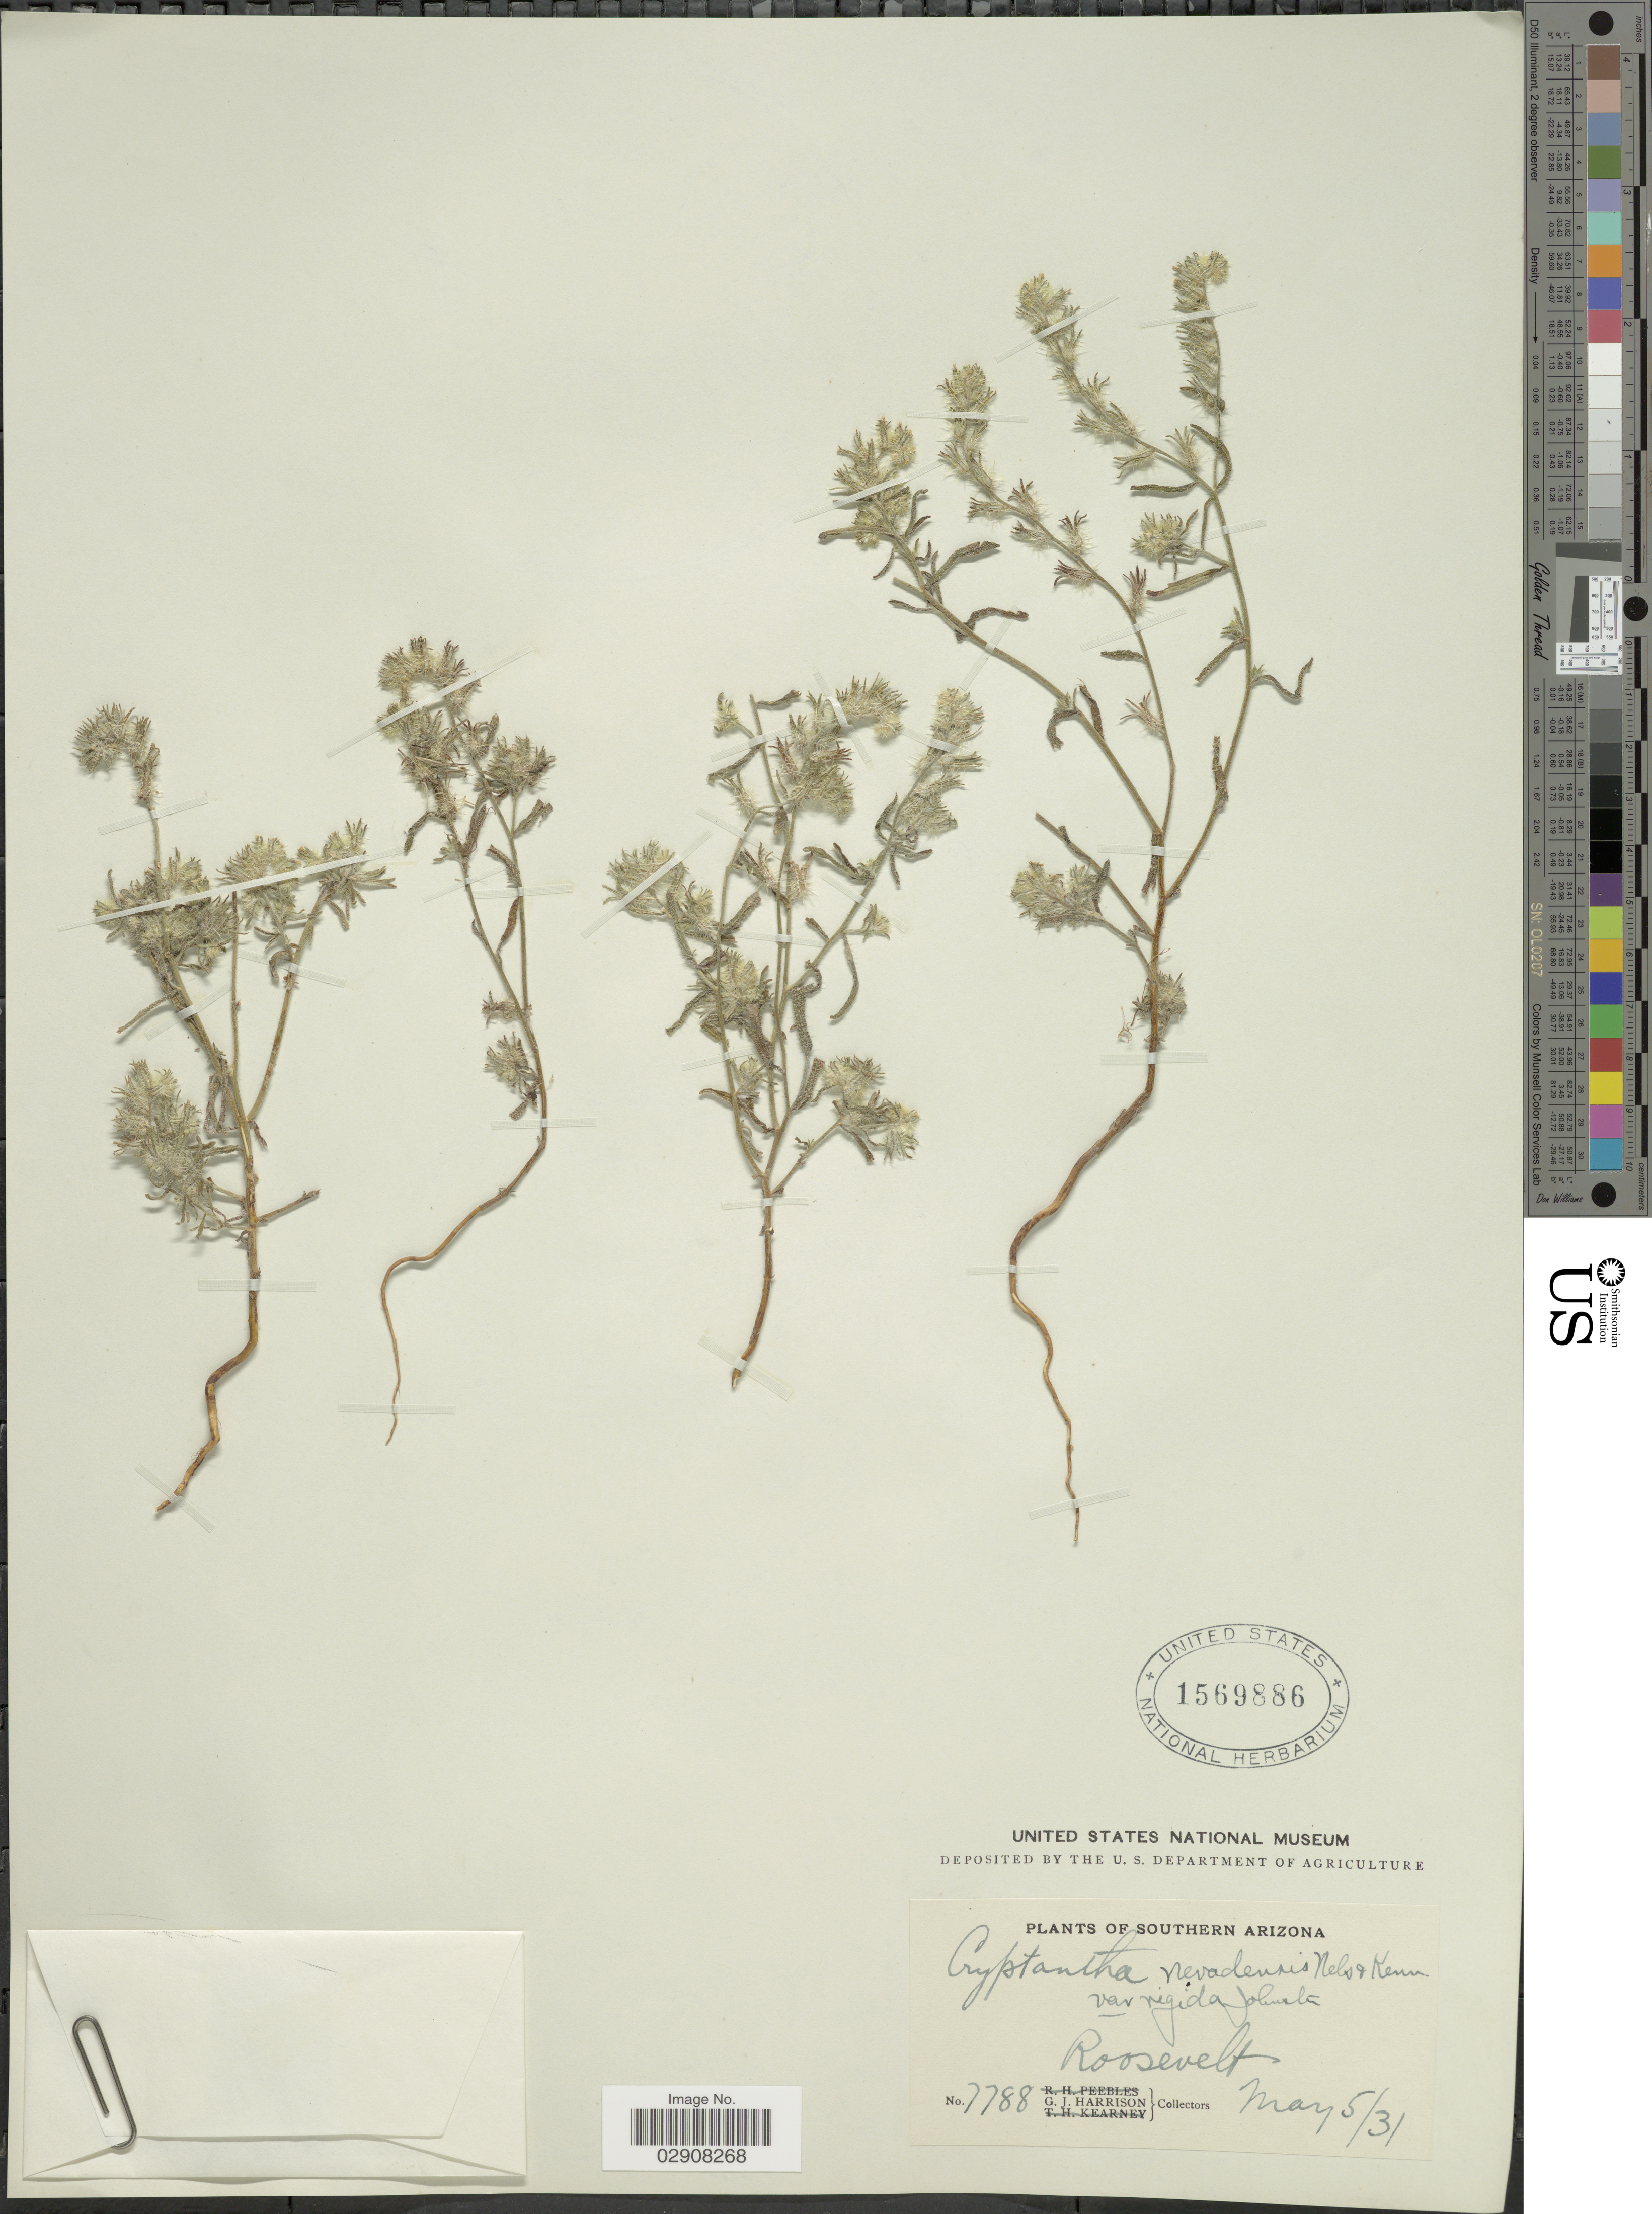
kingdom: Plantae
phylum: Tracheophyta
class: Magnoliopsida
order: Boraginales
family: Boraginaceae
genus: Cryptantha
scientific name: Cryptantha nevadensis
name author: A. Nelson & P.B. Kenn.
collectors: G. J. Harrison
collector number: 7788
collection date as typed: Transcribed d/m/y: 5/5/31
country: United States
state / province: Arizona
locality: Southern Arizona. Roosevelt.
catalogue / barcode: US 1569886